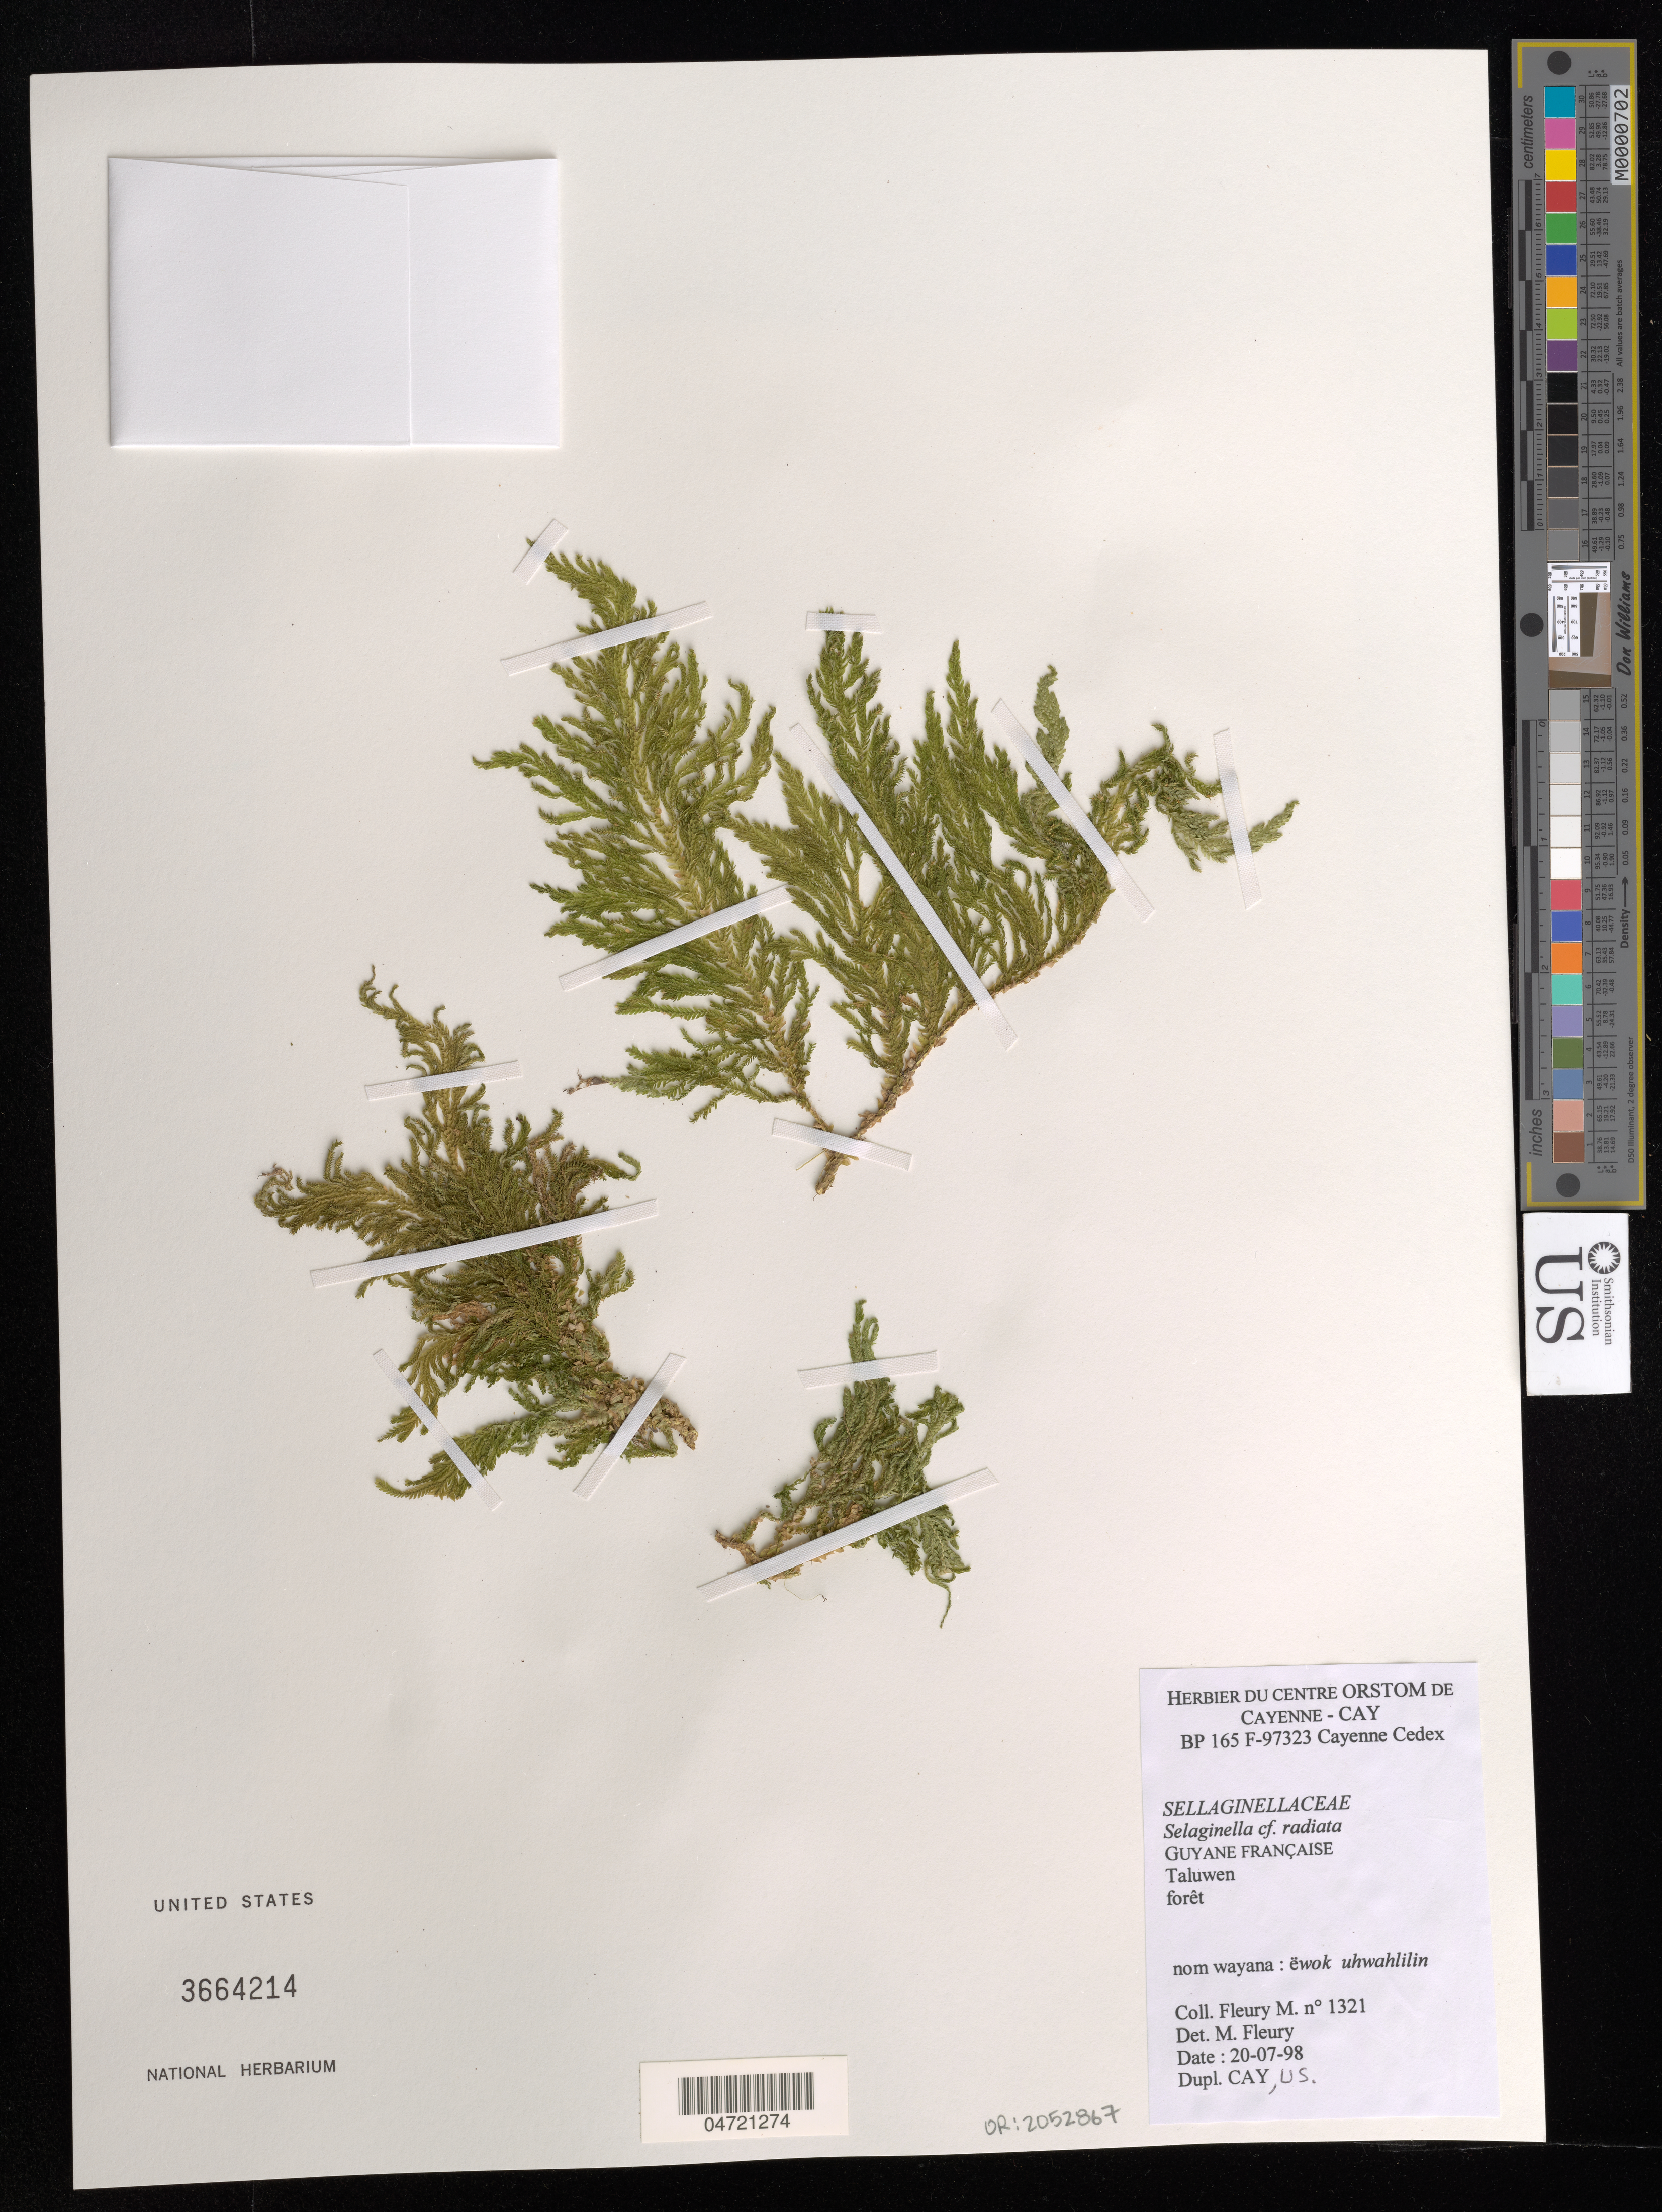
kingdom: Plantae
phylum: Tracheophyta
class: Lycopodiopsida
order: Selaginellales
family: Selaginellaceae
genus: Selaginella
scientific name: Selaginella radiata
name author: (Aubl.) Spring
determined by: Fleury, M.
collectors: M. Fleury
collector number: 1321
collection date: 1998-07-20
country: French Guiana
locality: Taluwen.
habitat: Forêt.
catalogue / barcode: US 3664214